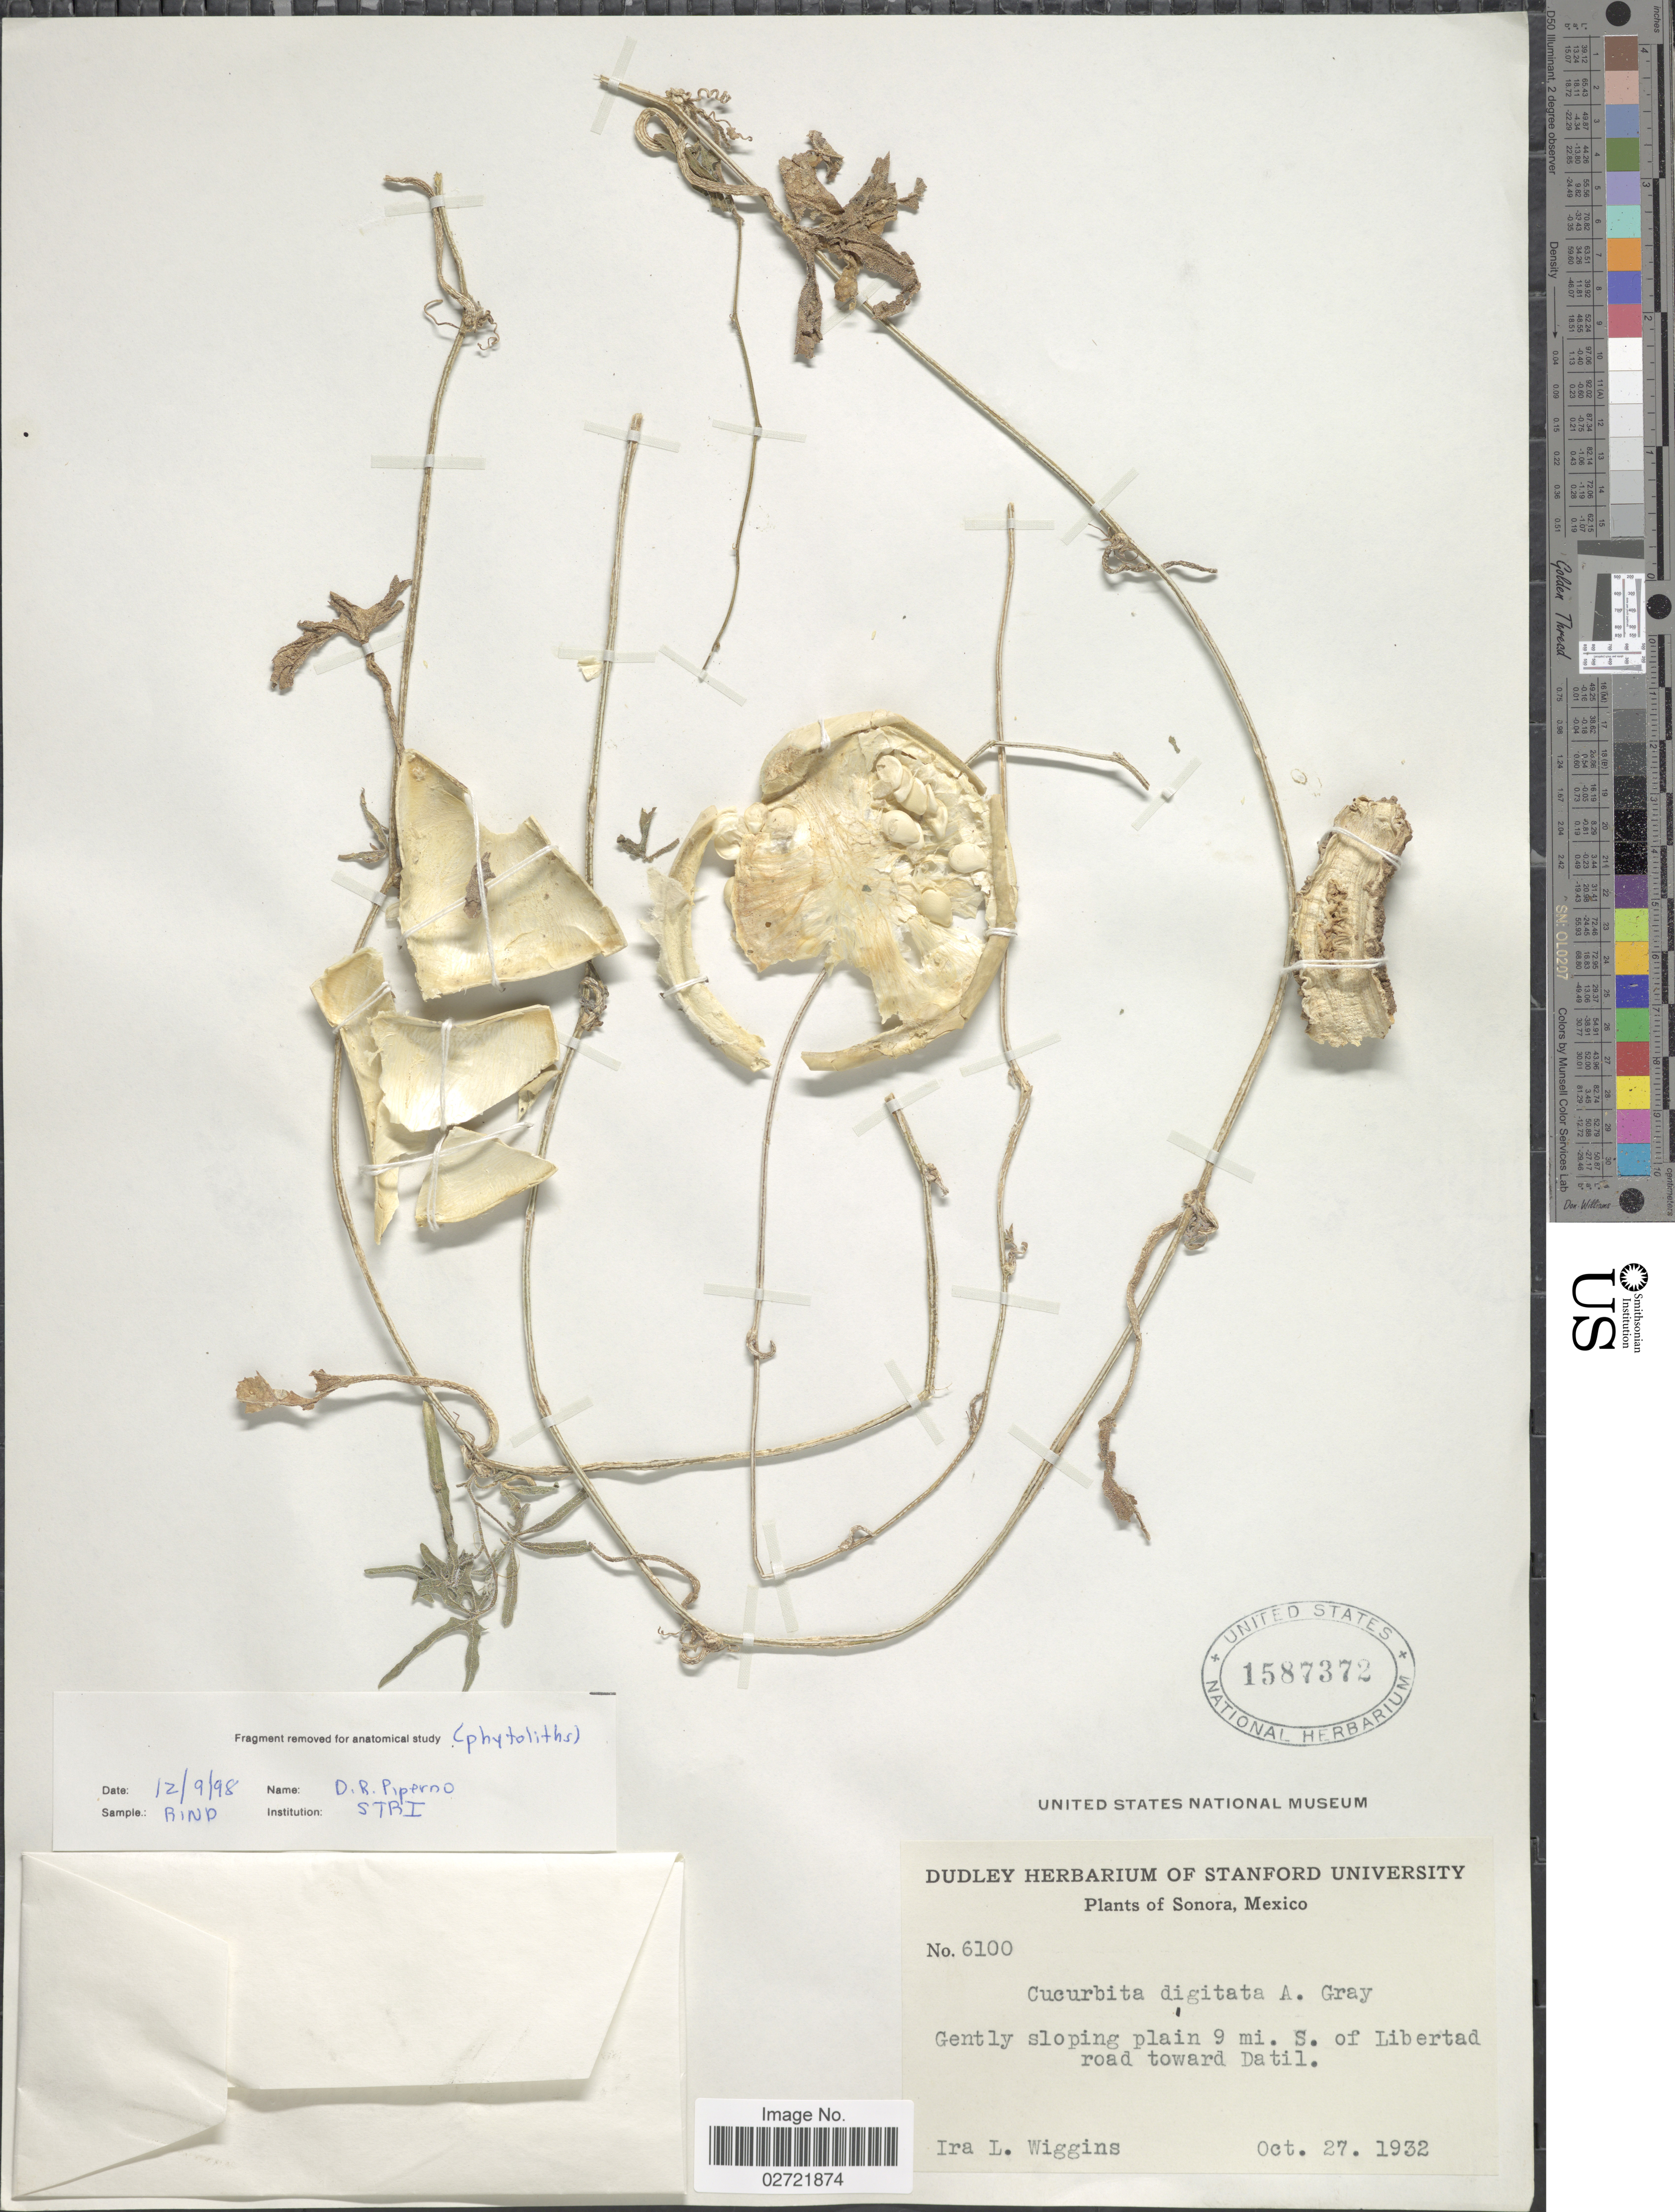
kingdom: Plantae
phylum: Tracheophyta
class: Magnoliopsida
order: Cucurbitales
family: Cucurbitaceae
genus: Cucurbita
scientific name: Cucurbita digitata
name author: A. Gray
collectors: I. L. Wiggins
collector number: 6100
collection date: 1932-10-27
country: Mexico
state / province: Sonora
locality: Gently sloping plain 9 mi S of Libertad road toward Datil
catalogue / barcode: US 1587372